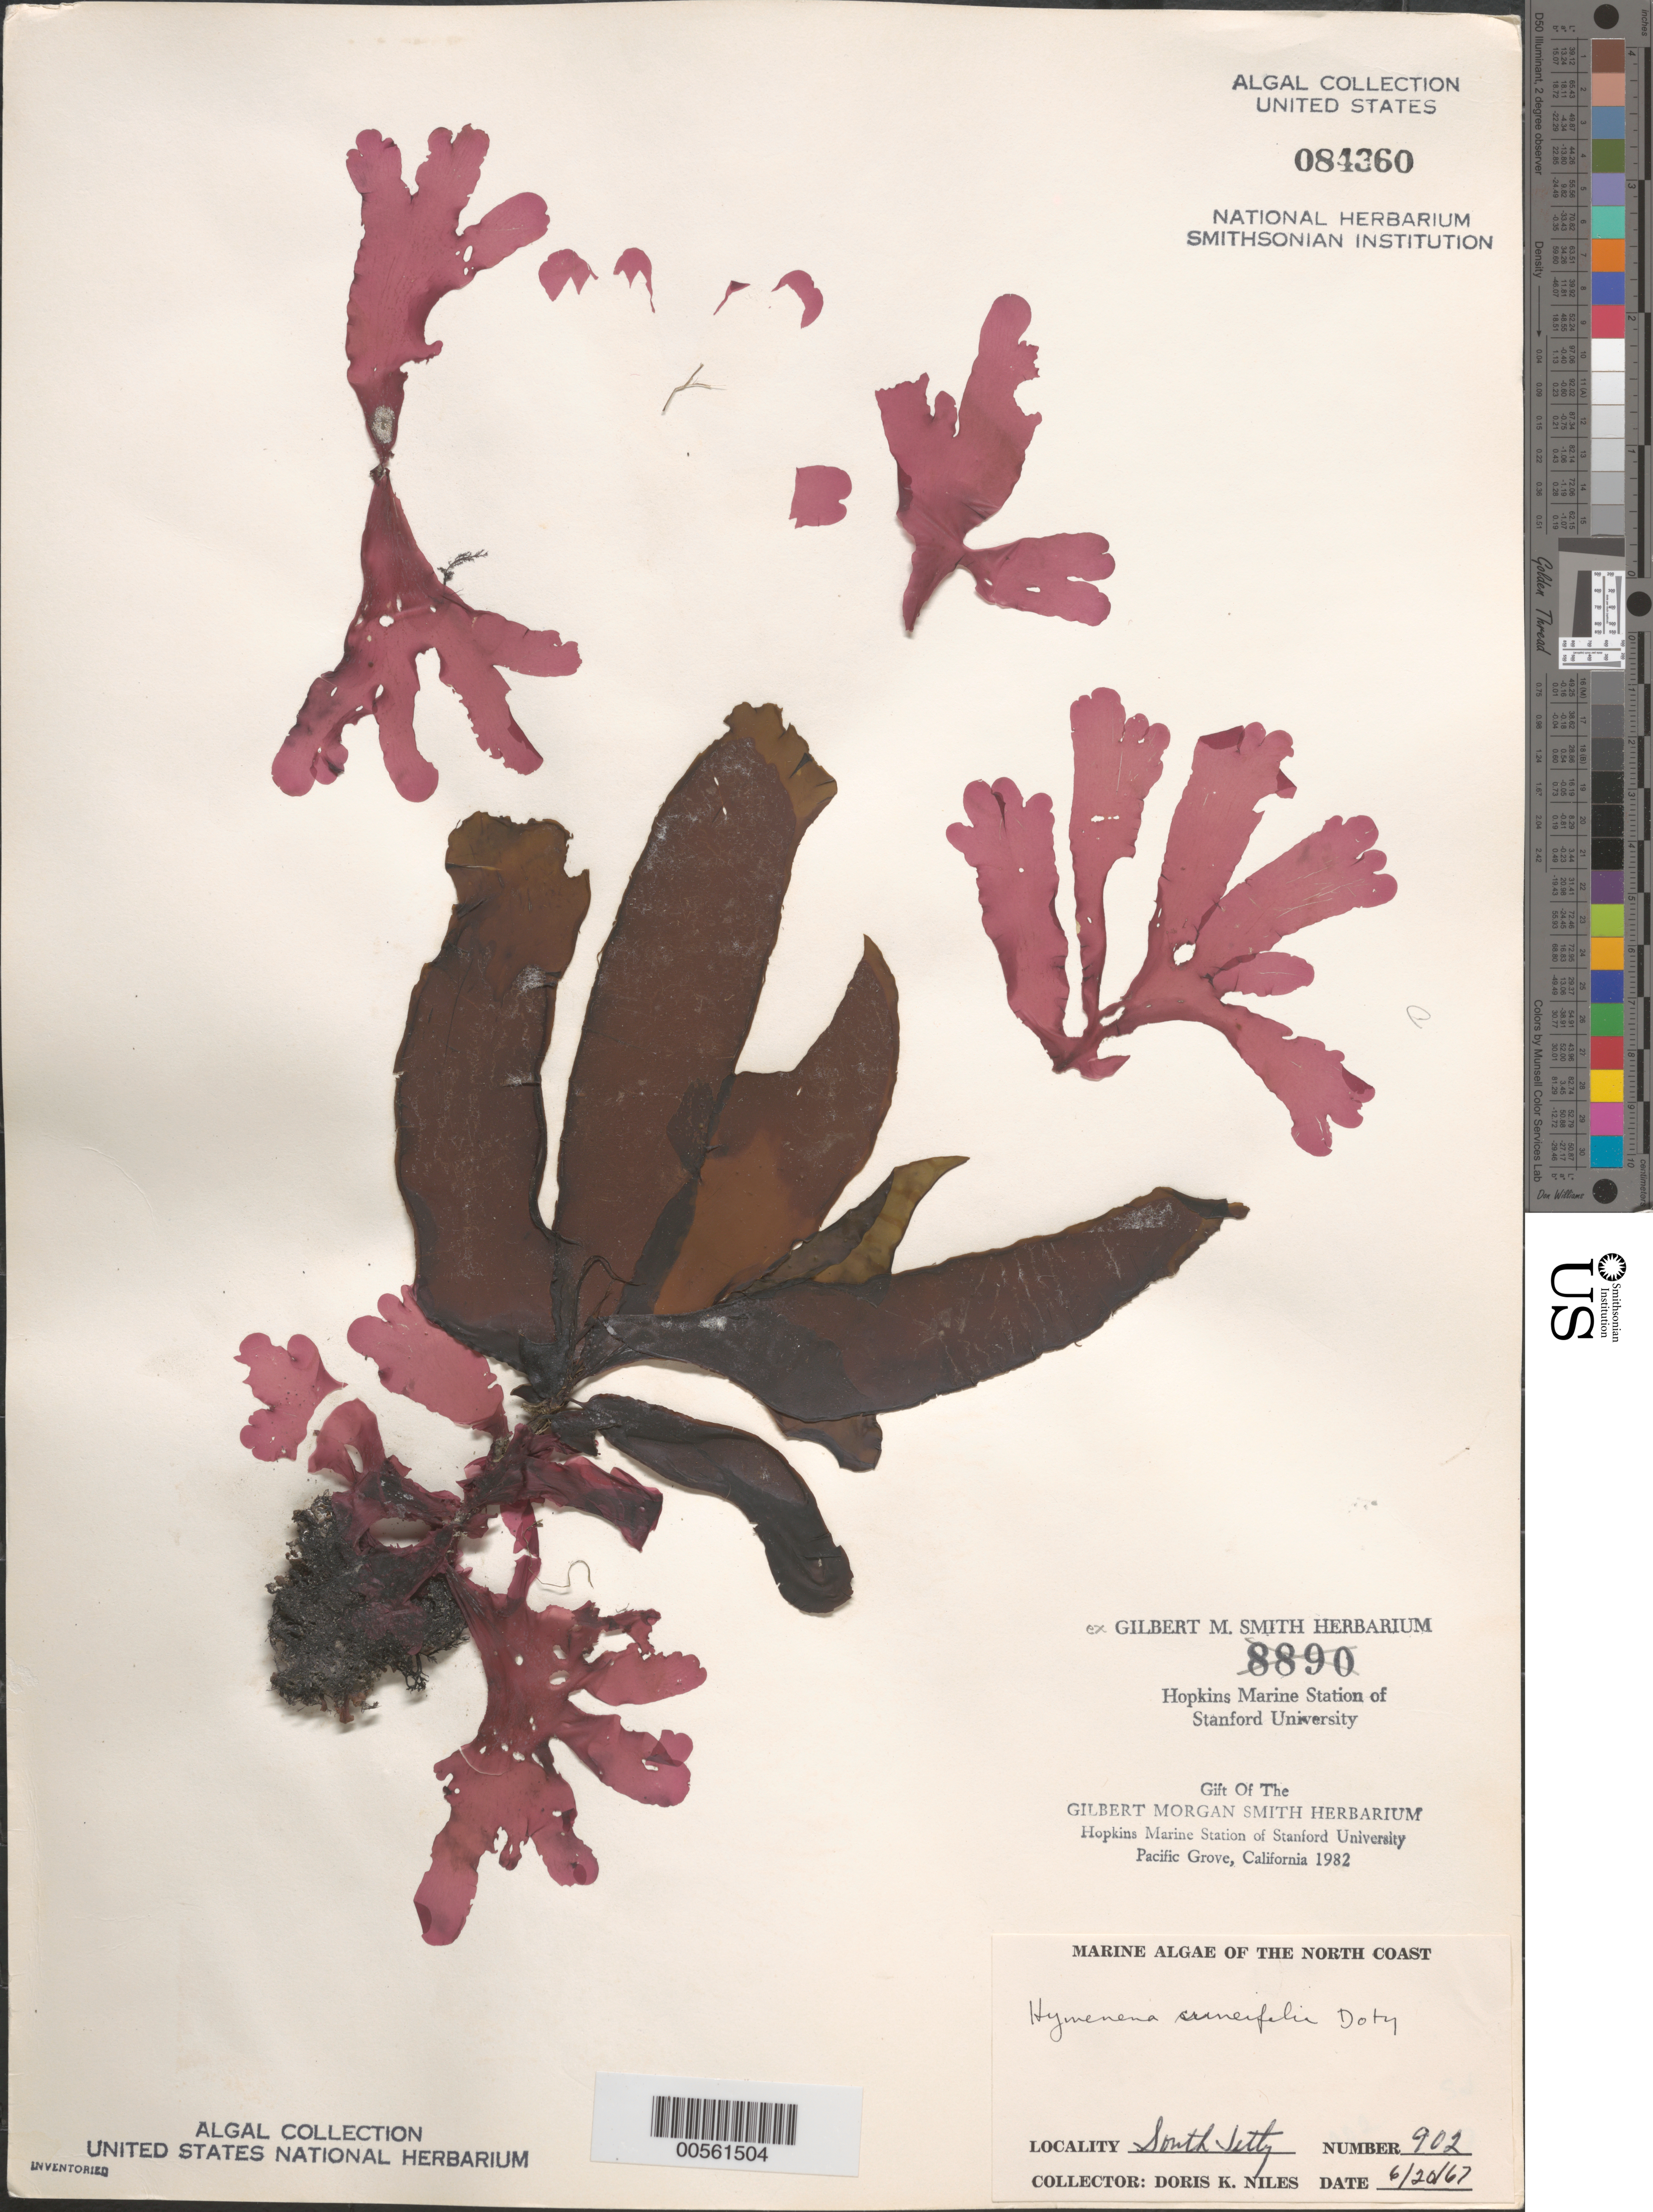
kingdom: Plantae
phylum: Rhodophyta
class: Florideophyceae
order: Ceramiales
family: Delesseriaceae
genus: Hymenena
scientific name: Hymenena cuneifolia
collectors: D. Niles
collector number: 902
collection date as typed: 20 Jun 1967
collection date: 1967-06-20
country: United States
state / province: California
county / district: Humboldt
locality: Humboldt Bay, South Jetty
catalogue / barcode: US 84360